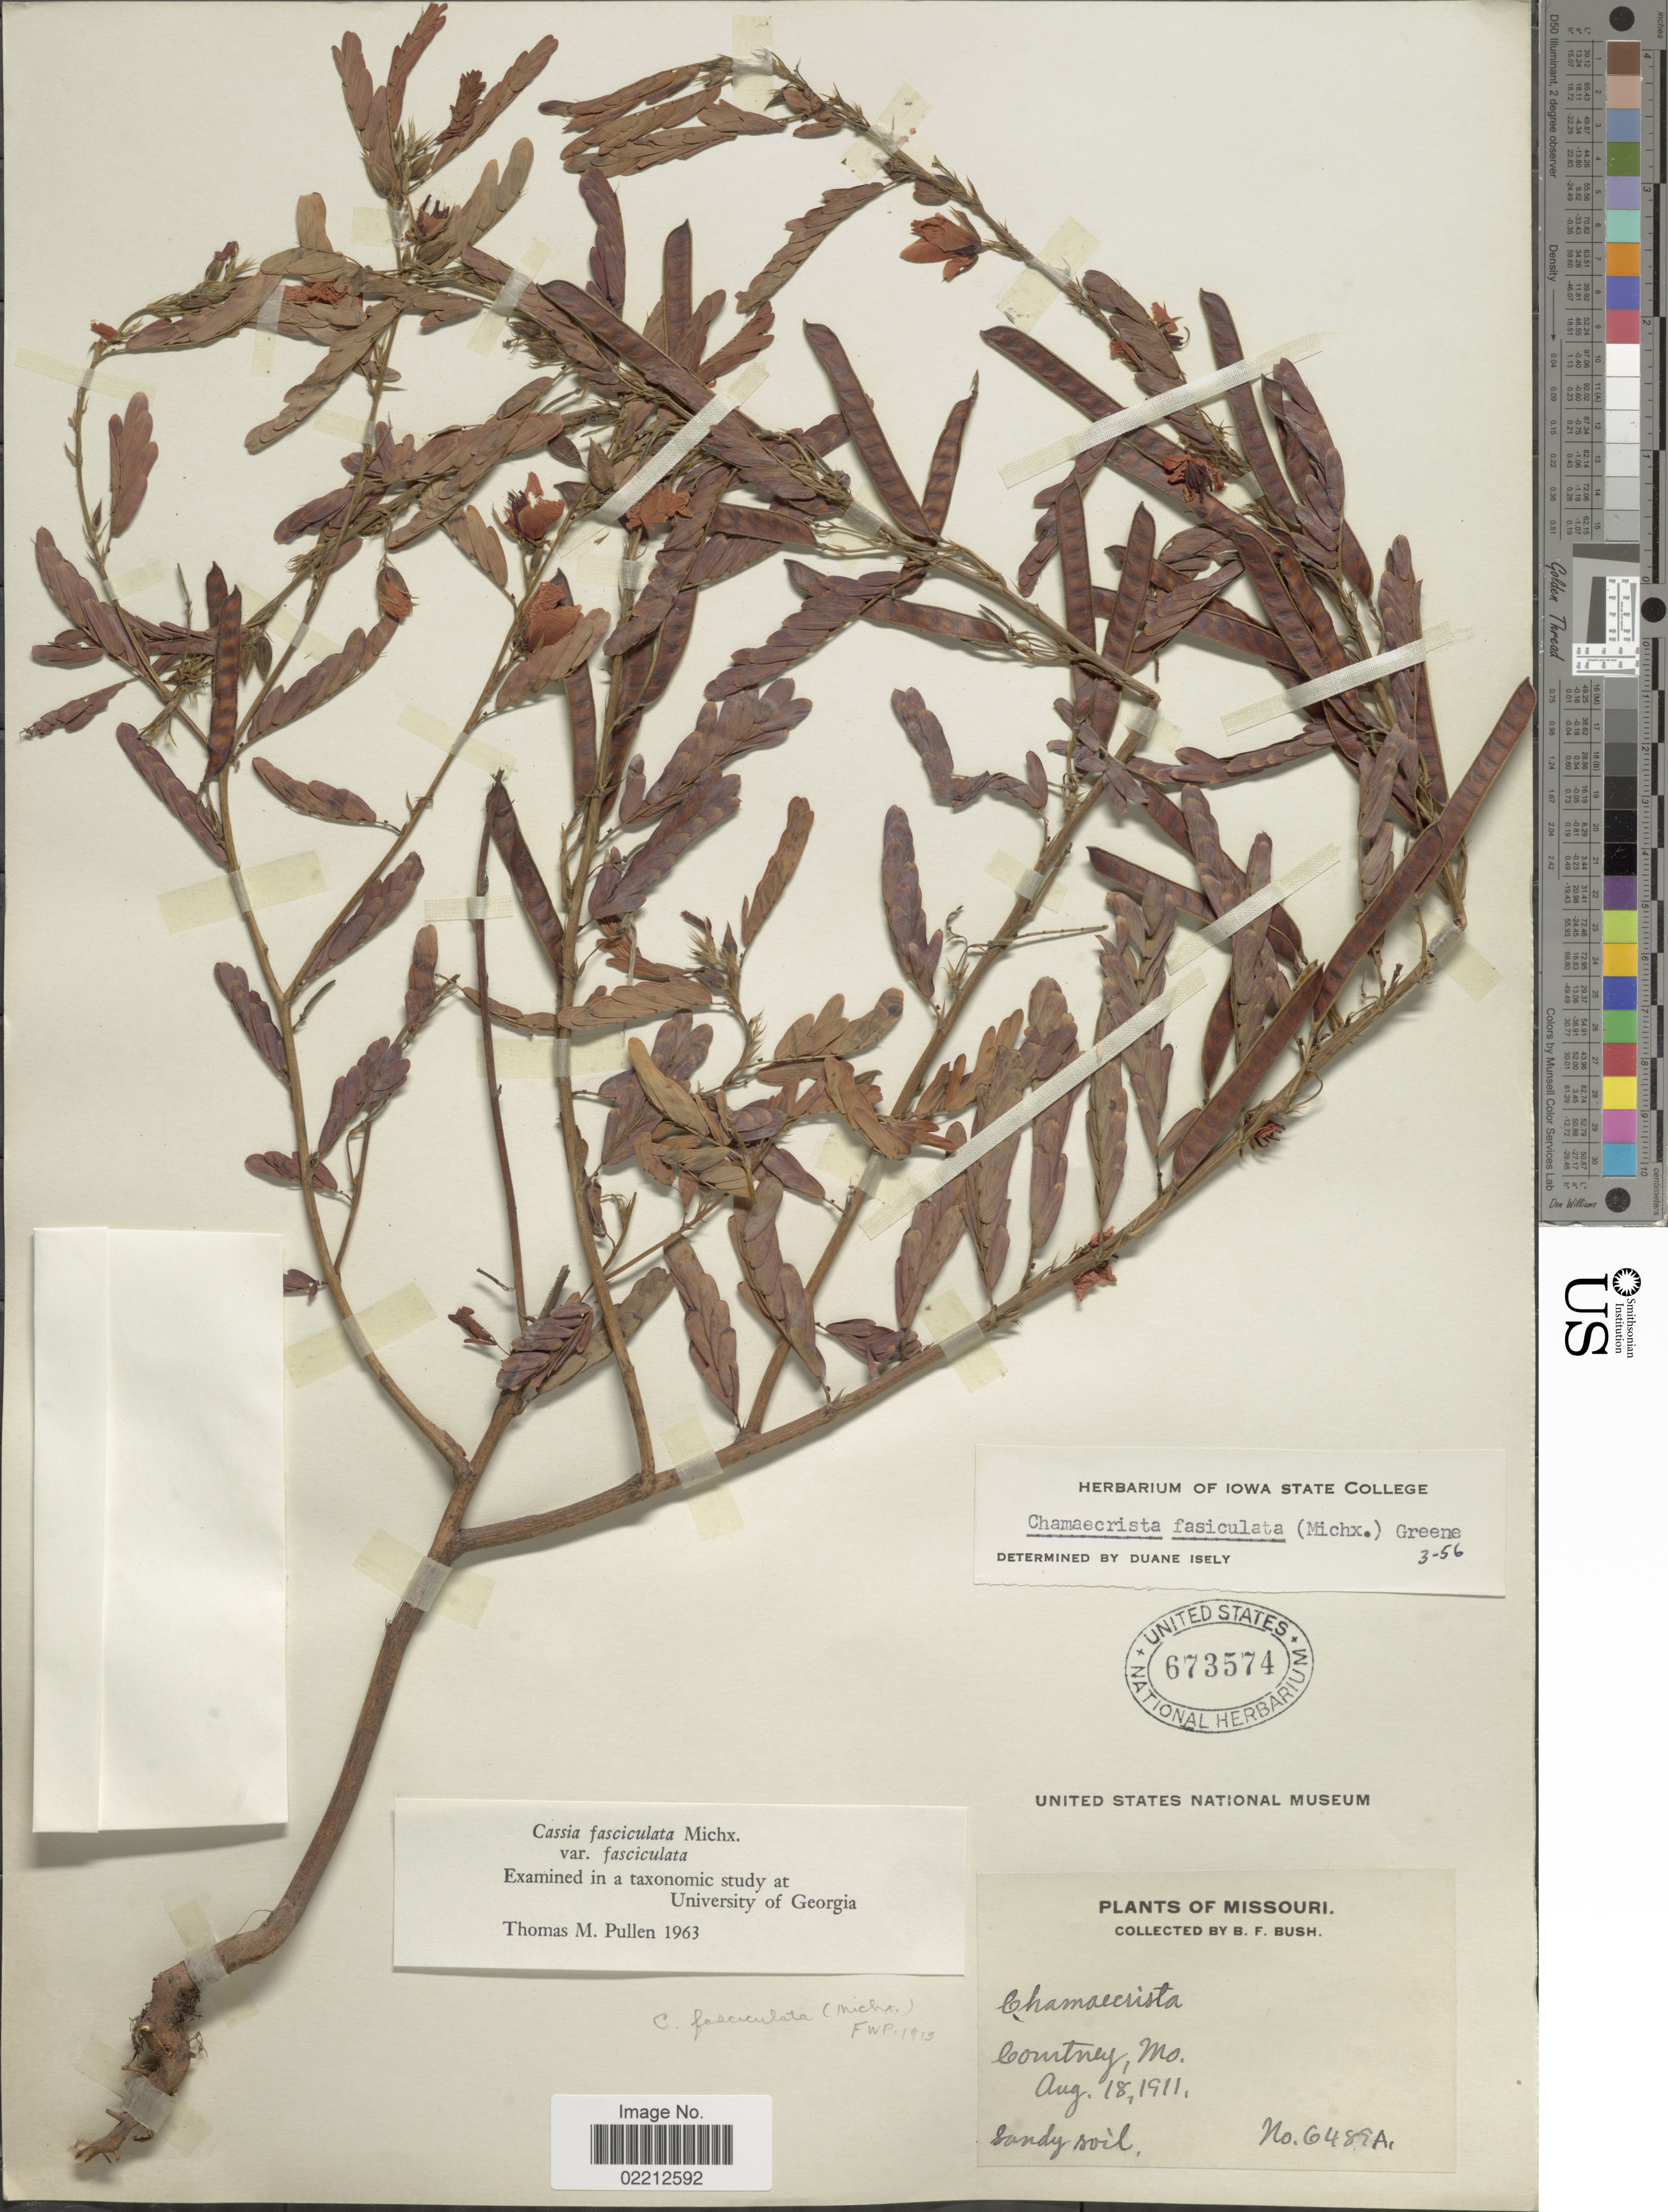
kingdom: Plantae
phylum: Tracheophyta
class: Magnoliopsida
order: Fabales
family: Fabaceae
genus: Chamaecrista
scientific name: Chamaecrista fasciculata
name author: (Michx.) Greene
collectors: B. F. Bush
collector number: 6489A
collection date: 1911-08-18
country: United States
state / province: Missouri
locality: Courtney, Mo.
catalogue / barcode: US 673574